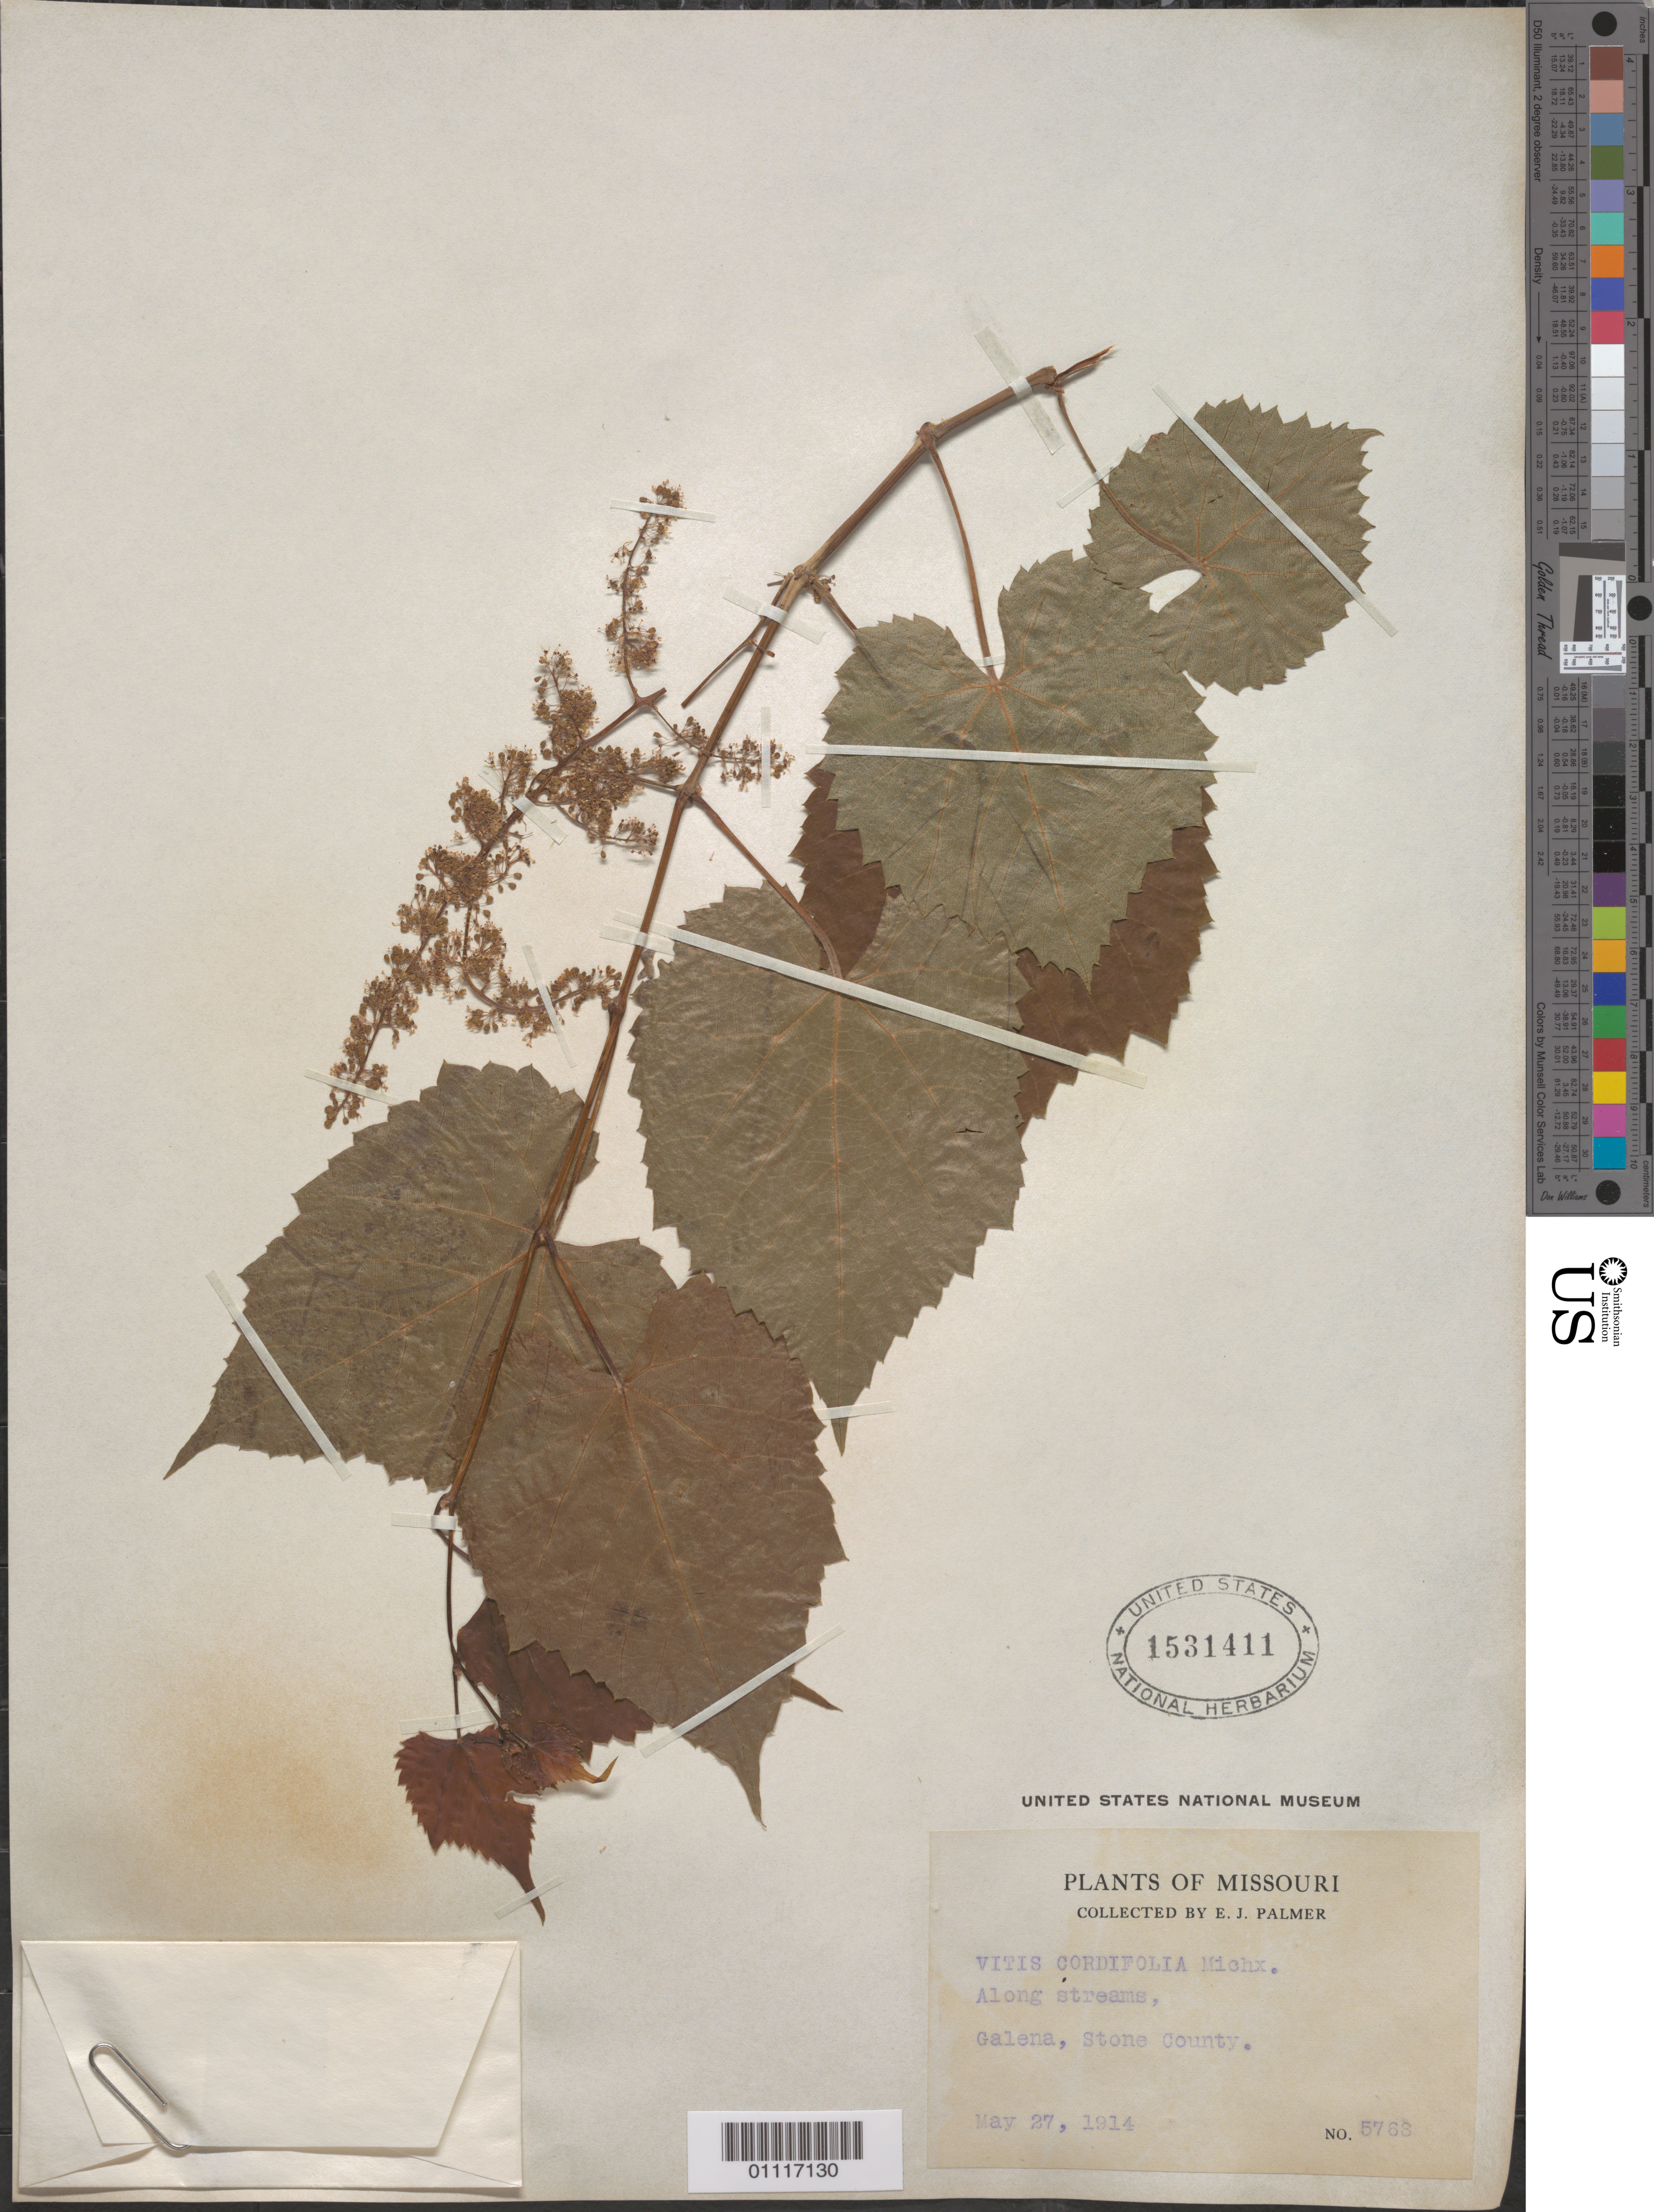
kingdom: Plantae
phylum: Tracheophyta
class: Magnoliopsida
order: Vitales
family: Vitaceae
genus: Vitis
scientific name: Vitis cordifolia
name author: Michx.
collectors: E. J. Palmer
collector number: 5768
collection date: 1914-05-27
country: United States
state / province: Missouri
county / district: Stone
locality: Along Streams, Galena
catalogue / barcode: US 1531411